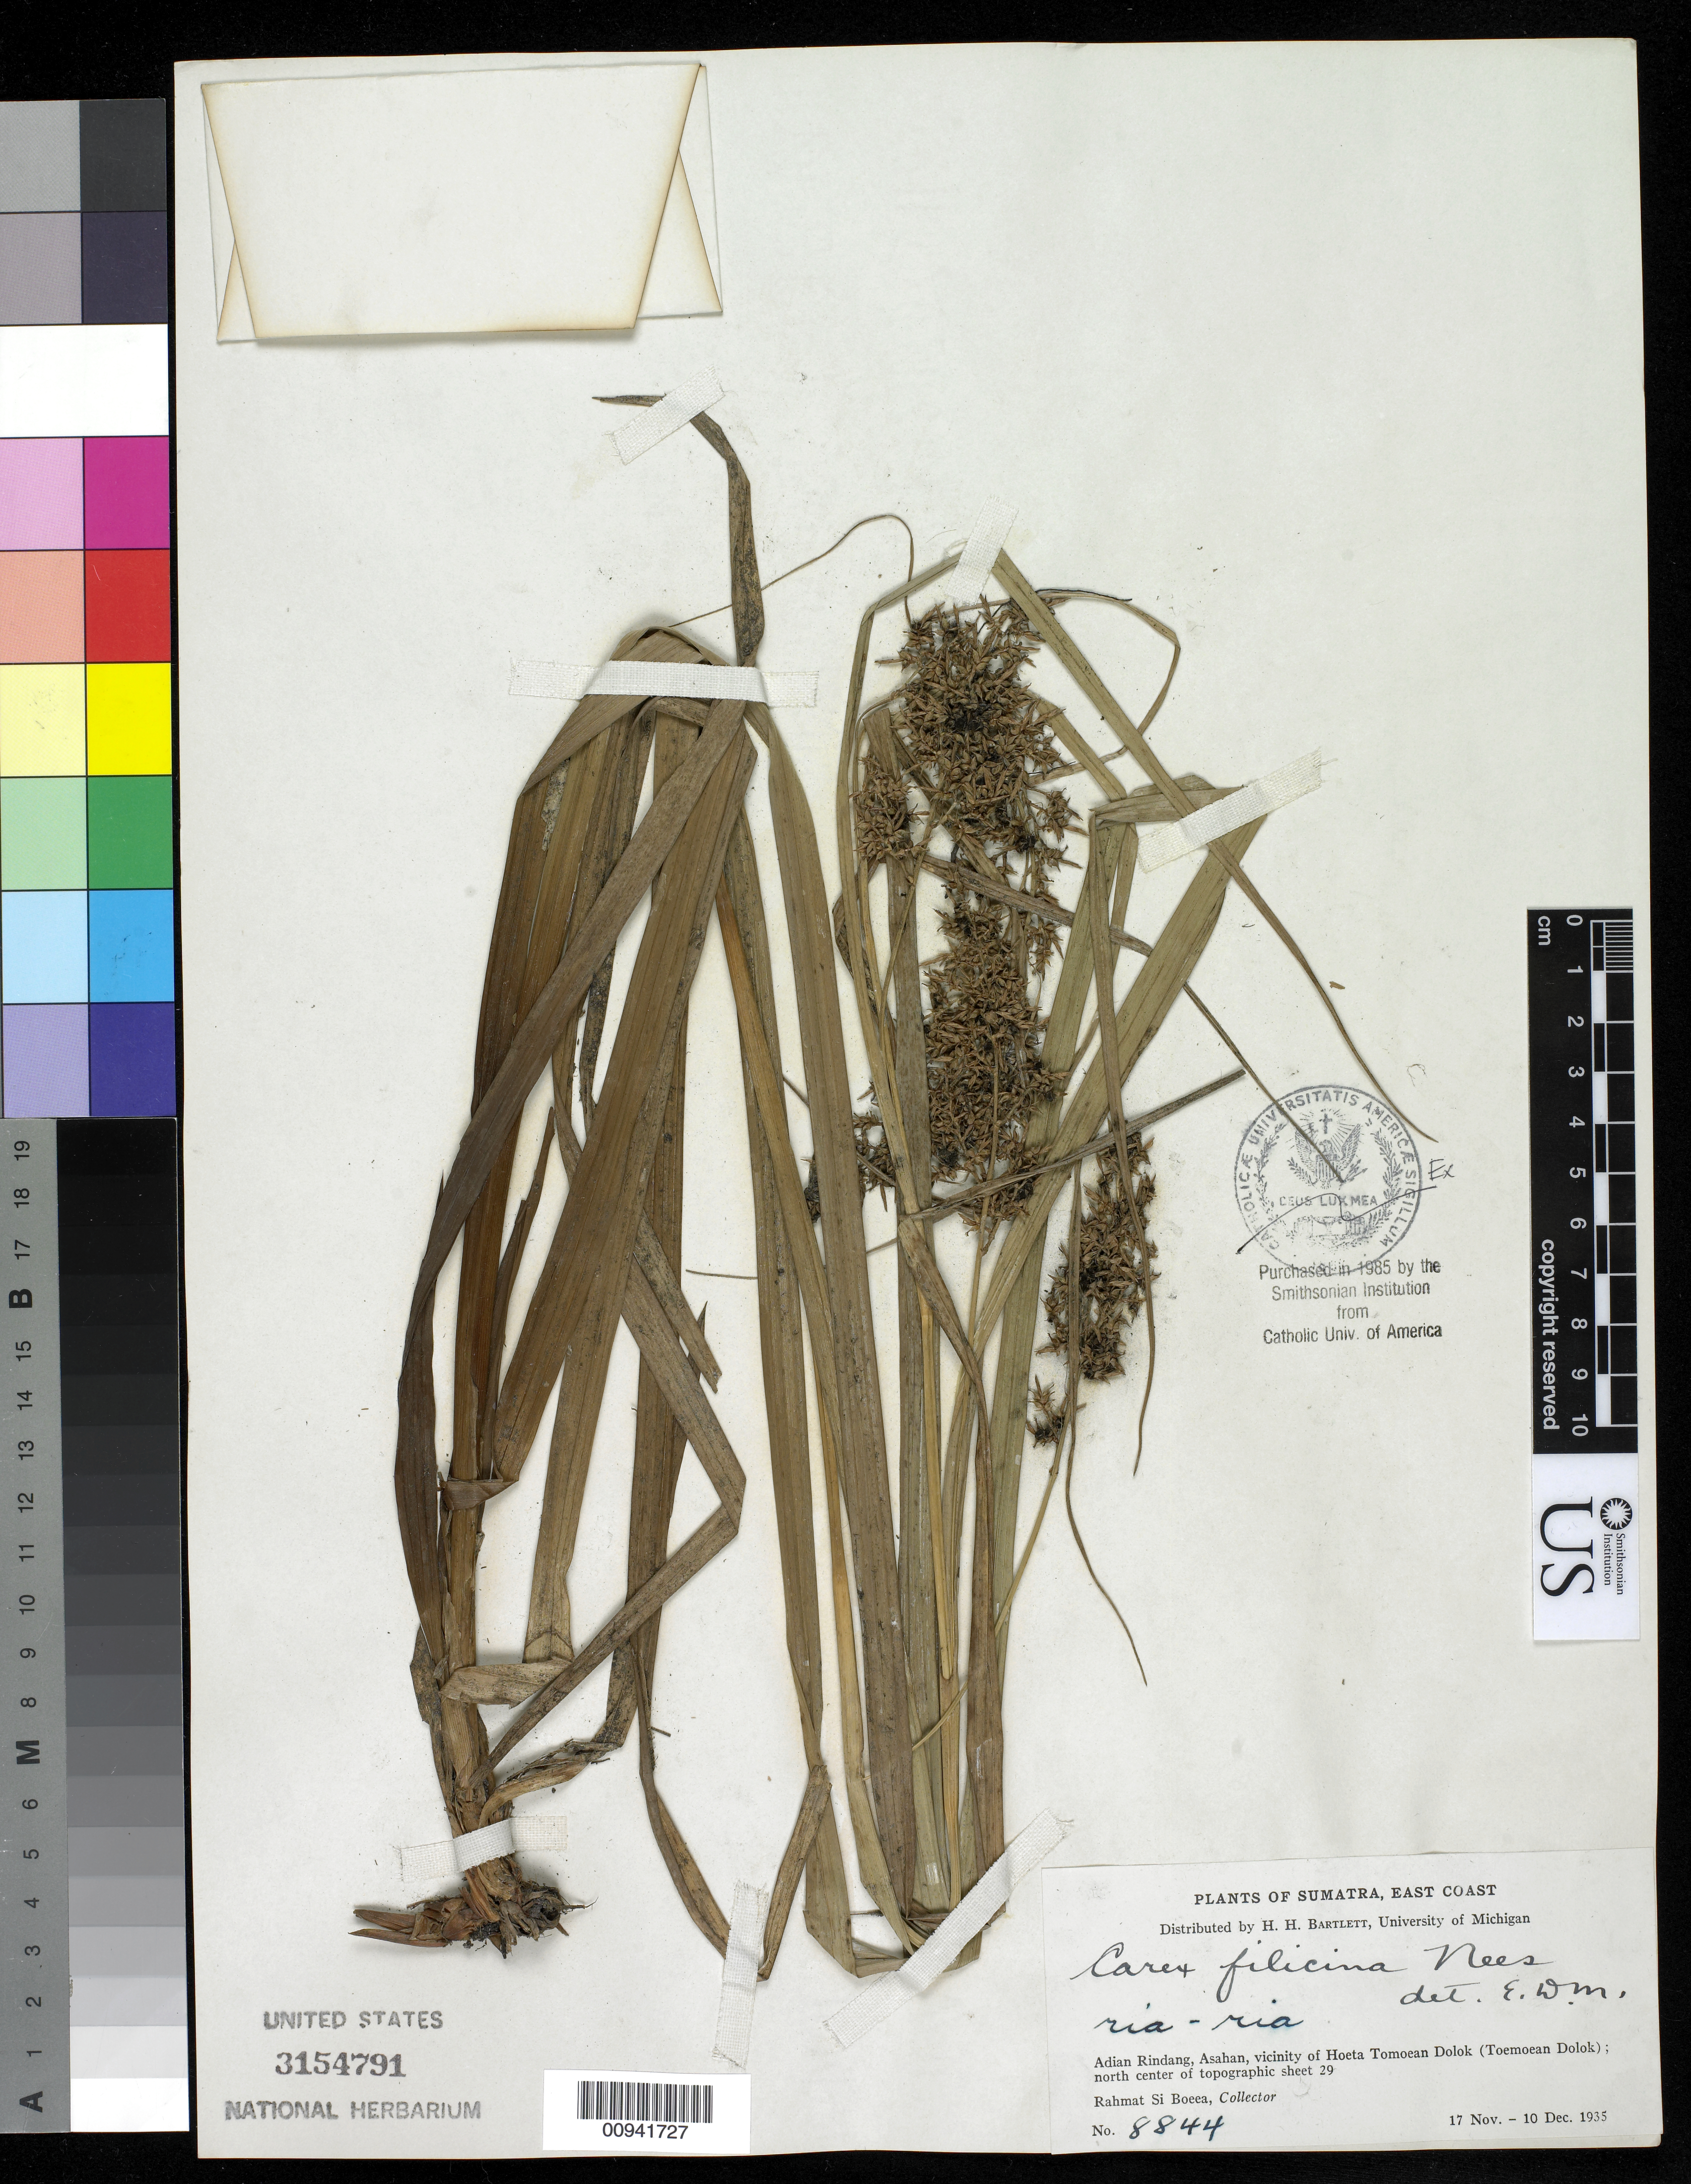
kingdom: Plantae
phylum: Tracheophyta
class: Liliopsida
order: Poales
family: Cyperaceae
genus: Carex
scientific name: Carex filicina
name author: Nees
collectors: Rahmat Si Boeea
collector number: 8844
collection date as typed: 17 Nov 1935 to 10 Dec 1935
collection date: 1935-11-17/1935-12-10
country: Indonesia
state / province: Sumatra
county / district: Aceh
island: Sumatra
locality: Adian Rindang, Asahan, Vicinity of Hoeta tomoean Dolok (Toemoean Dolok), north center of topographic sheet 29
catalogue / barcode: US 3154791